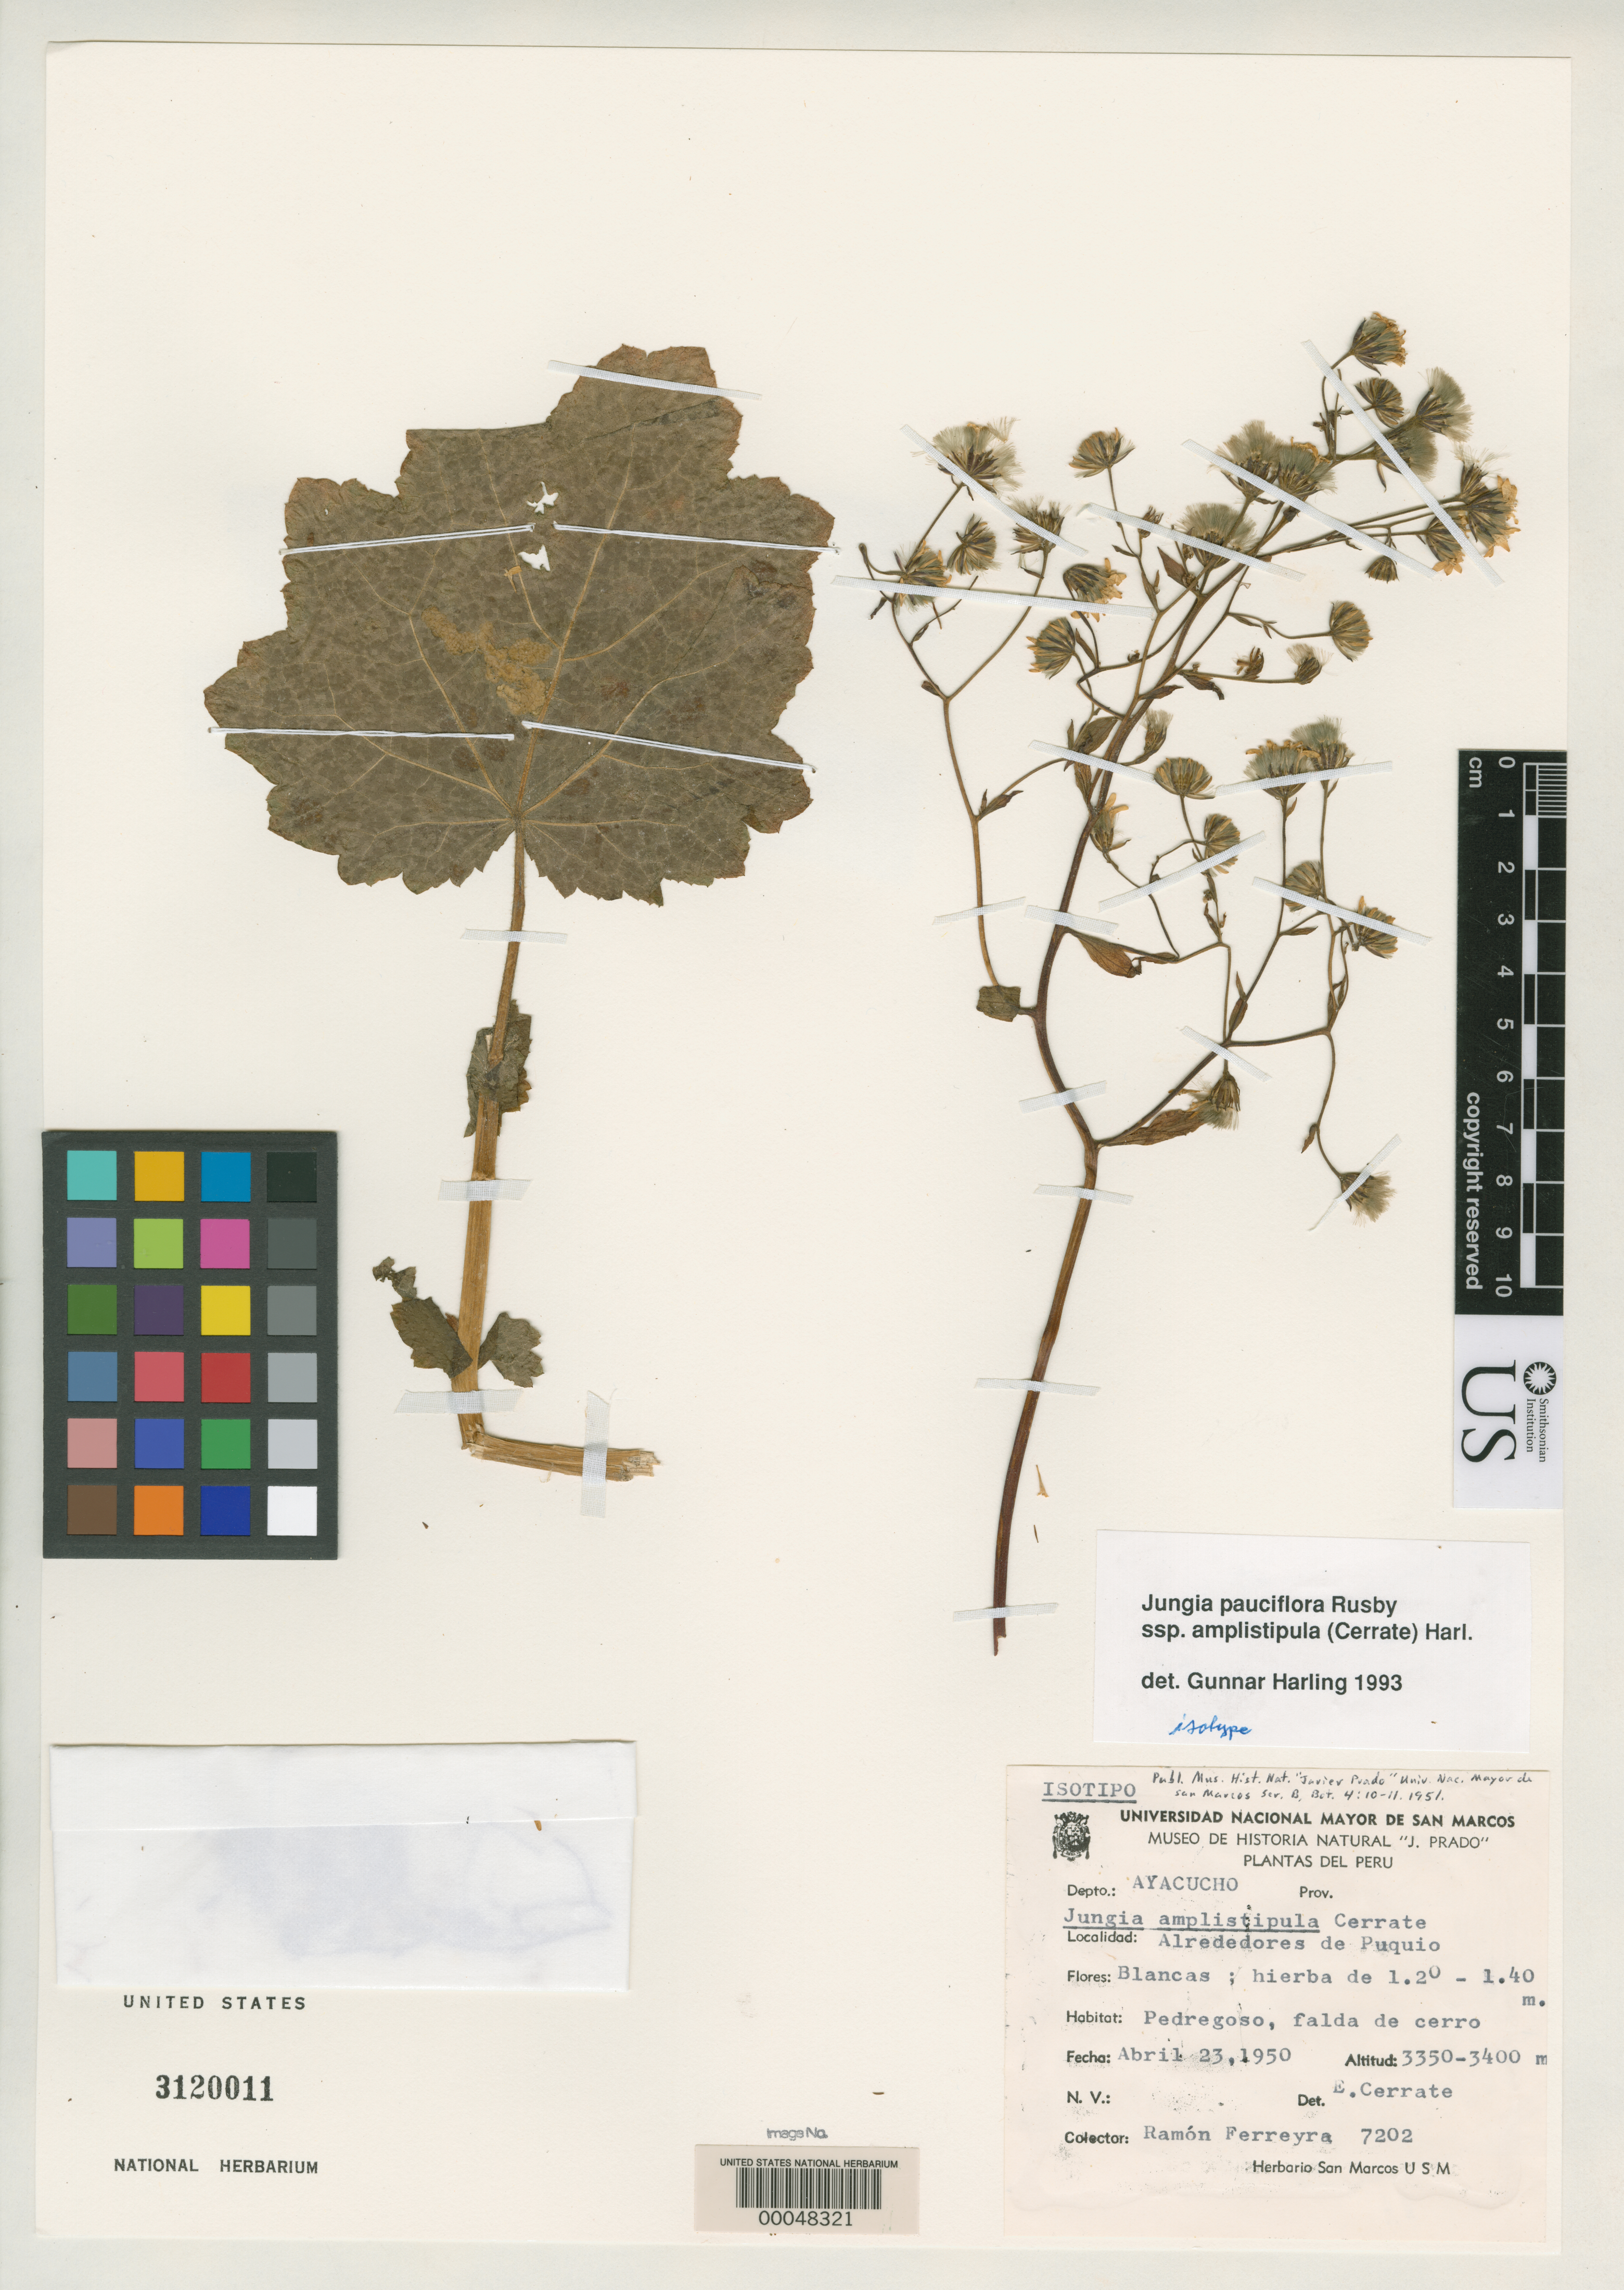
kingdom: Plantae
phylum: Tracheophyta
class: Magnoliopsida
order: Asterales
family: Asteraceae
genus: Jungia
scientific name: Jungia amplistipula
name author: Cerrate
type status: Isotype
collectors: R. A. Ferreyra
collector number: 7202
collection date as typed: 23 Apr 1950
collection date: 1950-04-23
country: Peru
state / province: Ayacucho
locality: vicinity of Puquio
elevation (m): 3350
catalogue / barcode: US 3120011